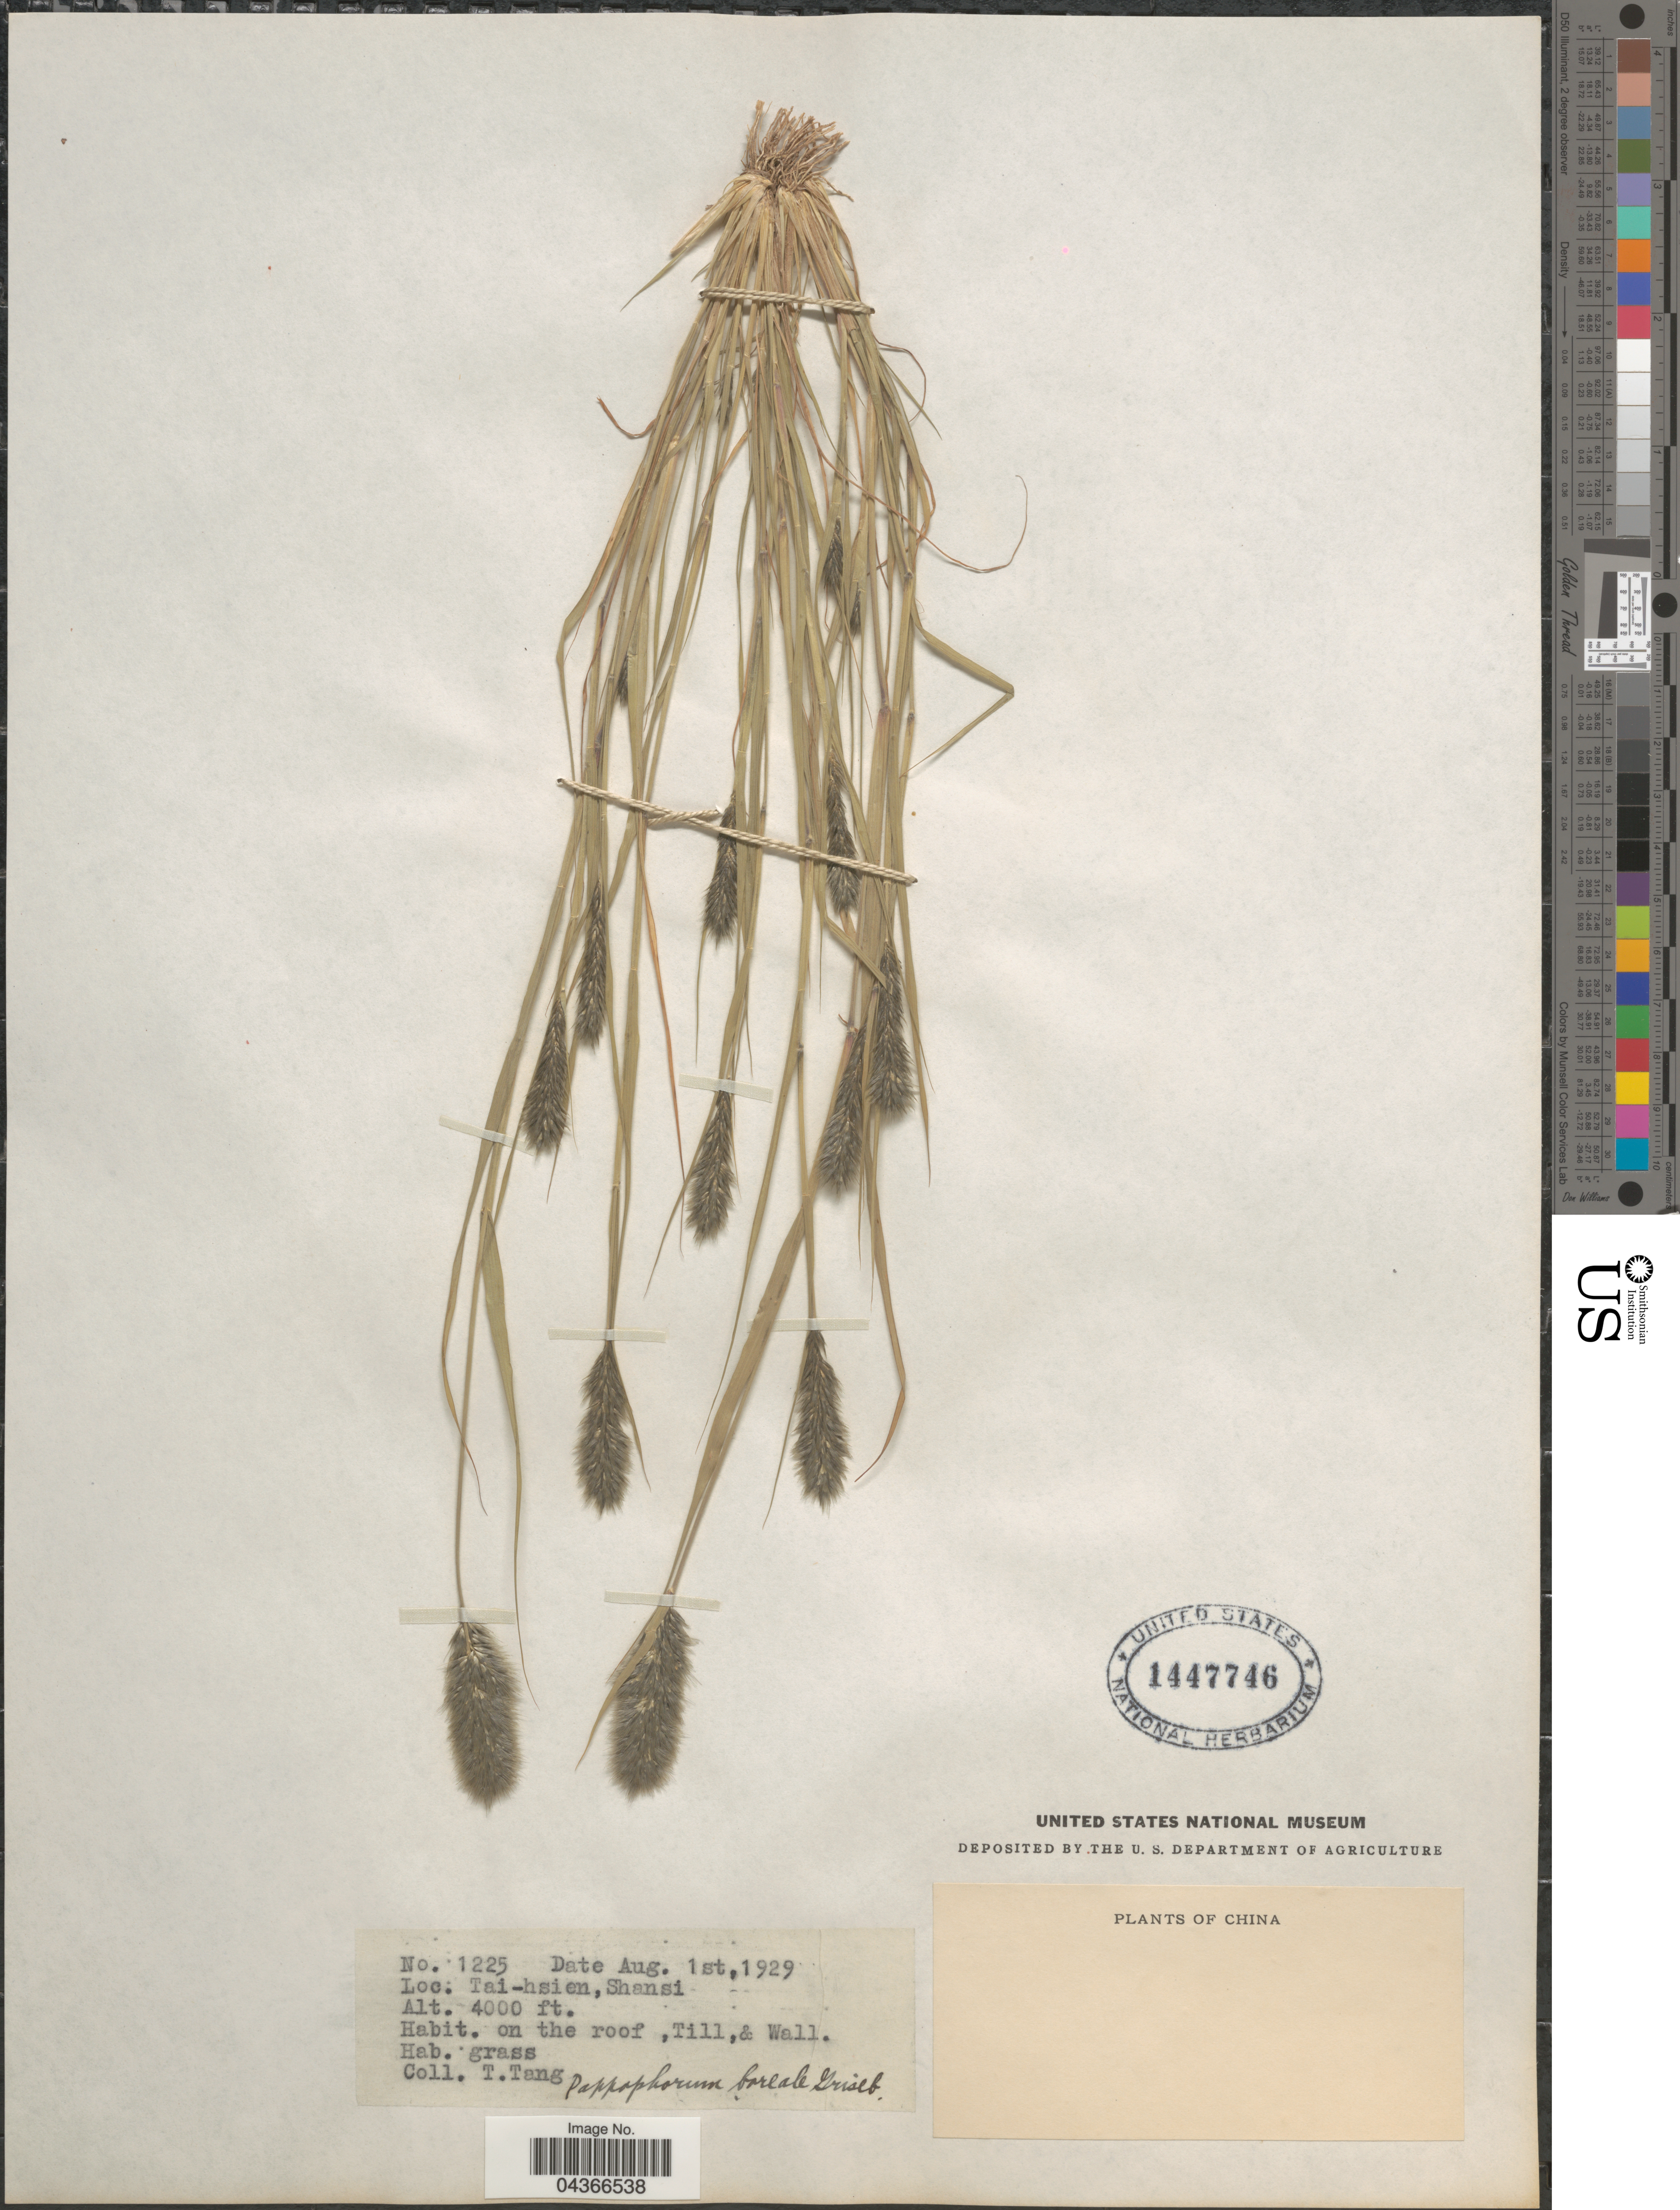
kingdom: Plantae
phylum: Tracheophyta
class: Liliopsida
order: Poales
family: Poaceae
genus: Enneapogon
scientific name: Enneapogon desvauxii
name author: P. Beauv.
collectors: T. Tang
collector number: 1225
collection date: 1929-08-01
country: China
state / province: Shanxi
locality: Tai-hsien, Shansi.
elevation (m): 1219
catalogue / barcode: US 1447746